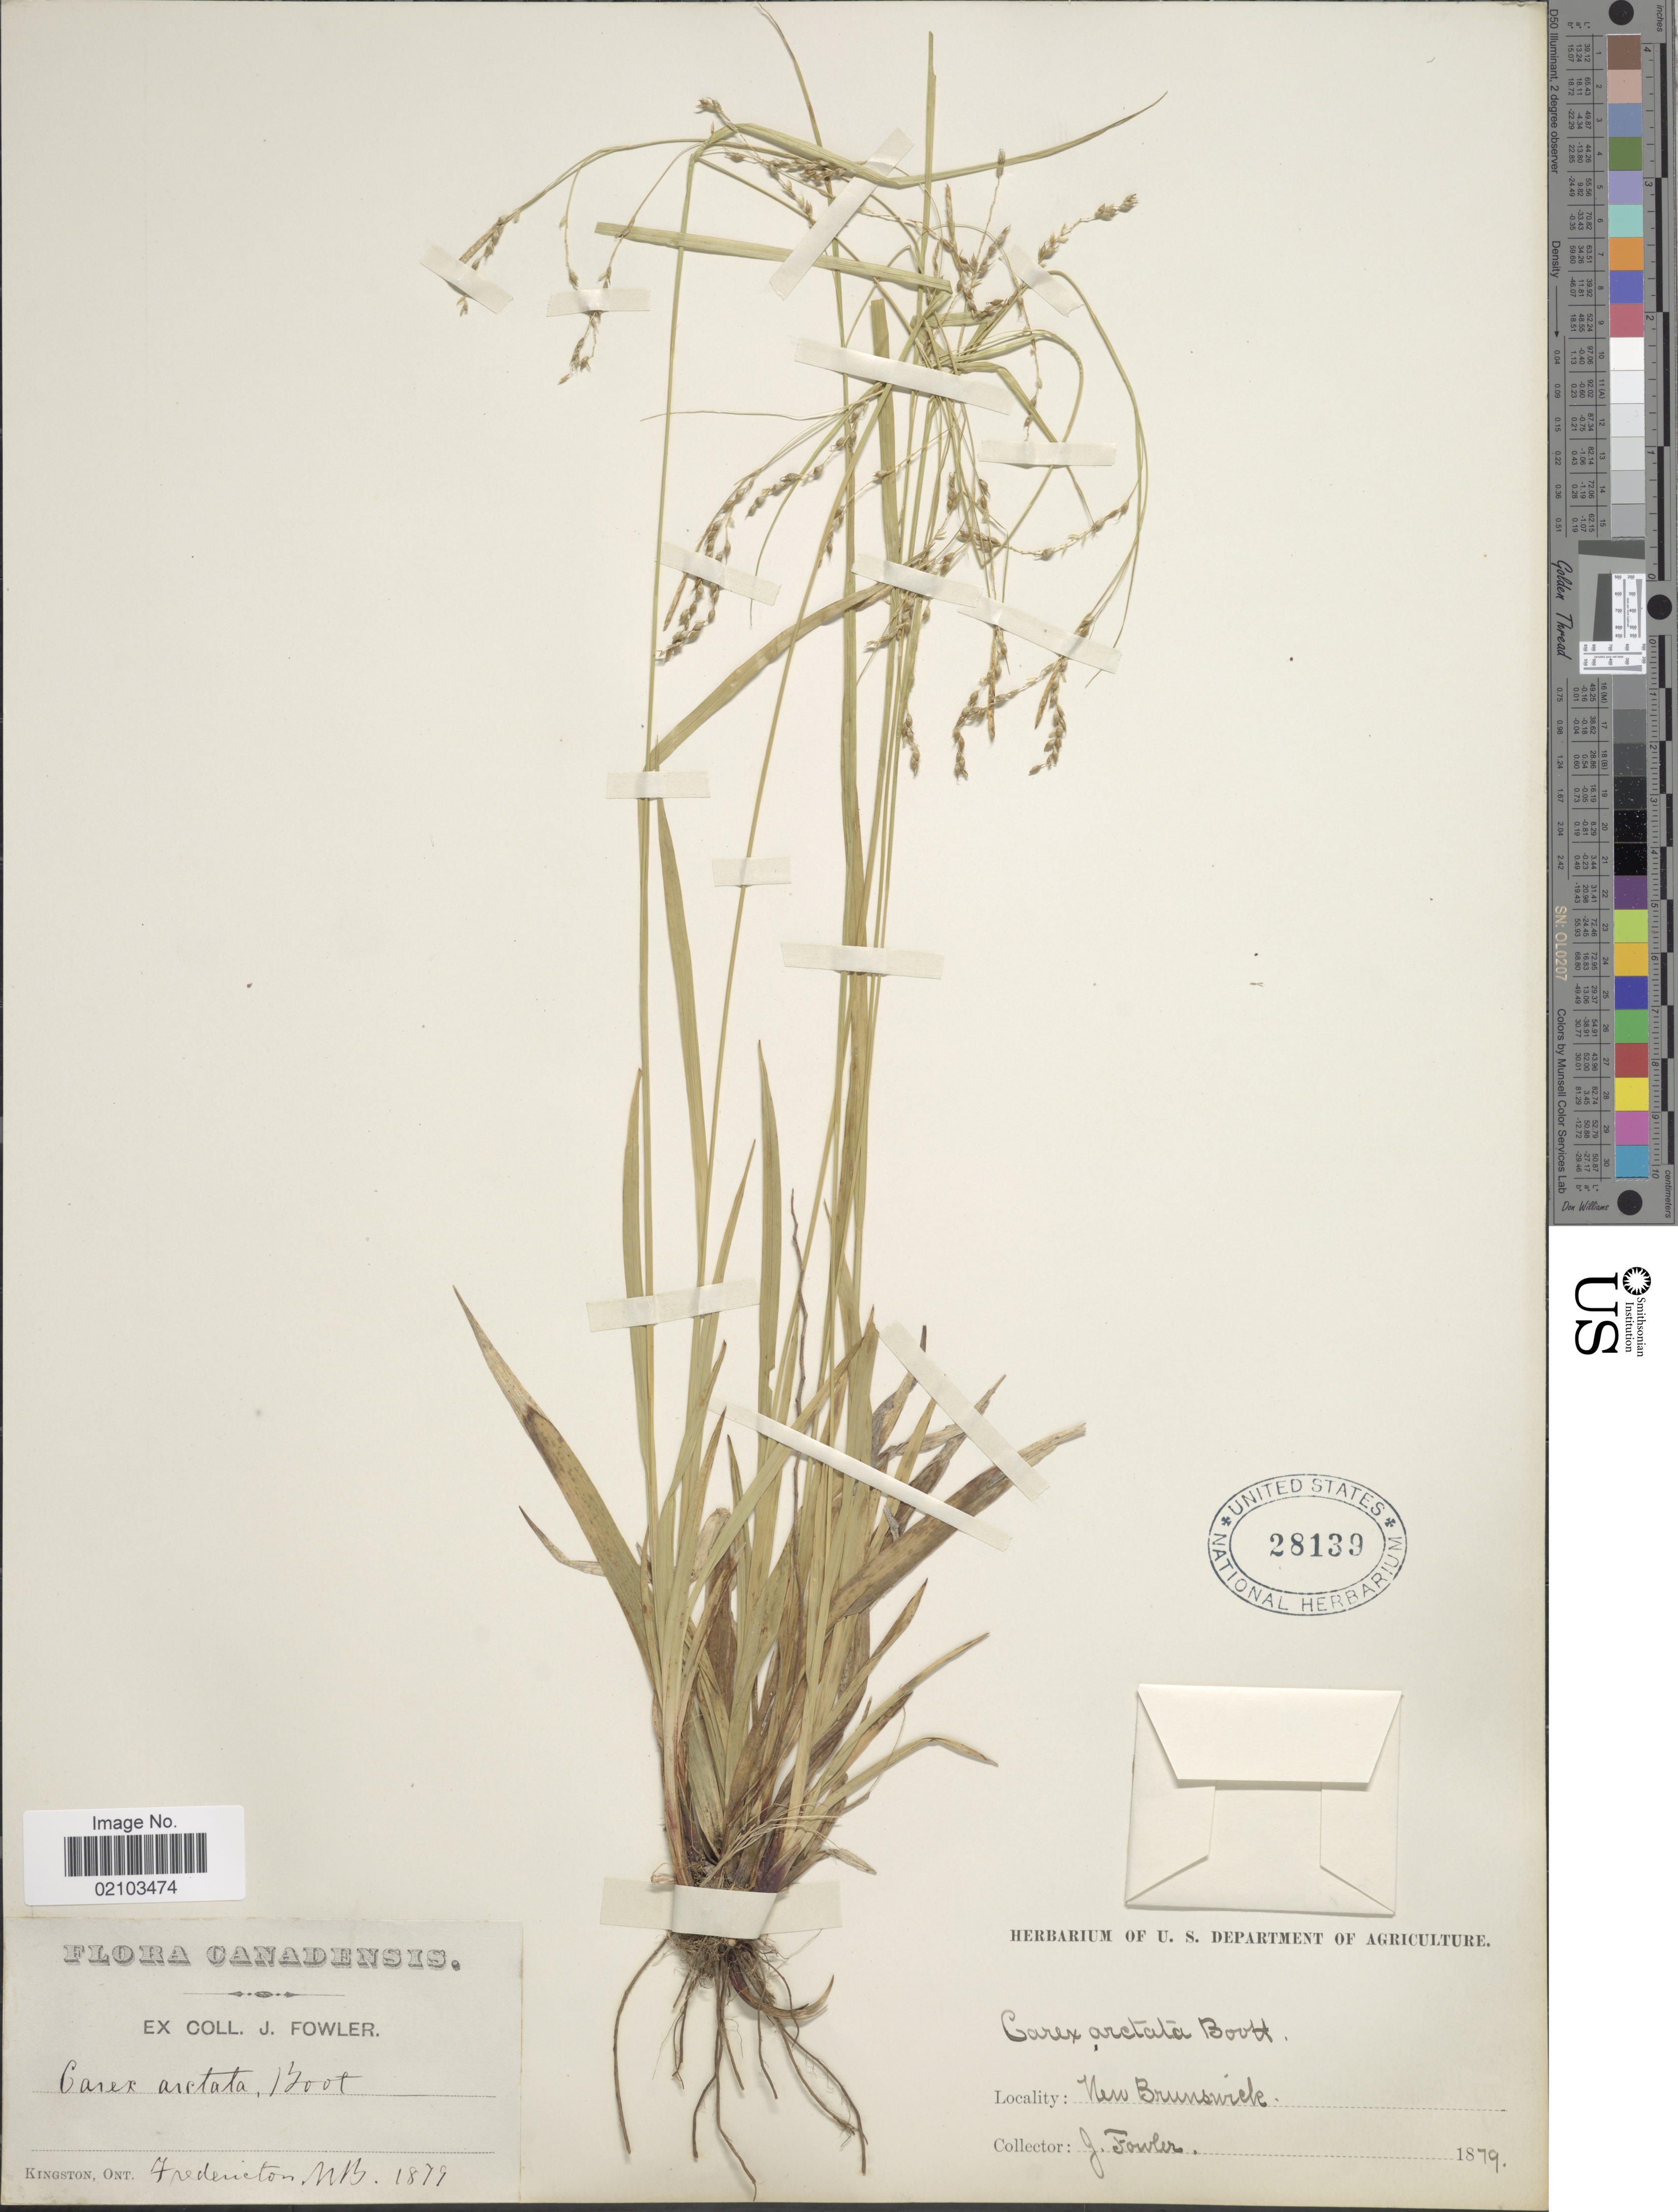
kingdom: Plantae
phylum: Tracheophyta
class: Liliopsida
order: Poales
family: Cyperaceae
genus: Carex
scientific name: Carex arctata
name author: Boott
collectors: J. P. Fowler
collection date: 1879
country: Canada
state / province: New Brunswick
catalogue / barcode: US 28139